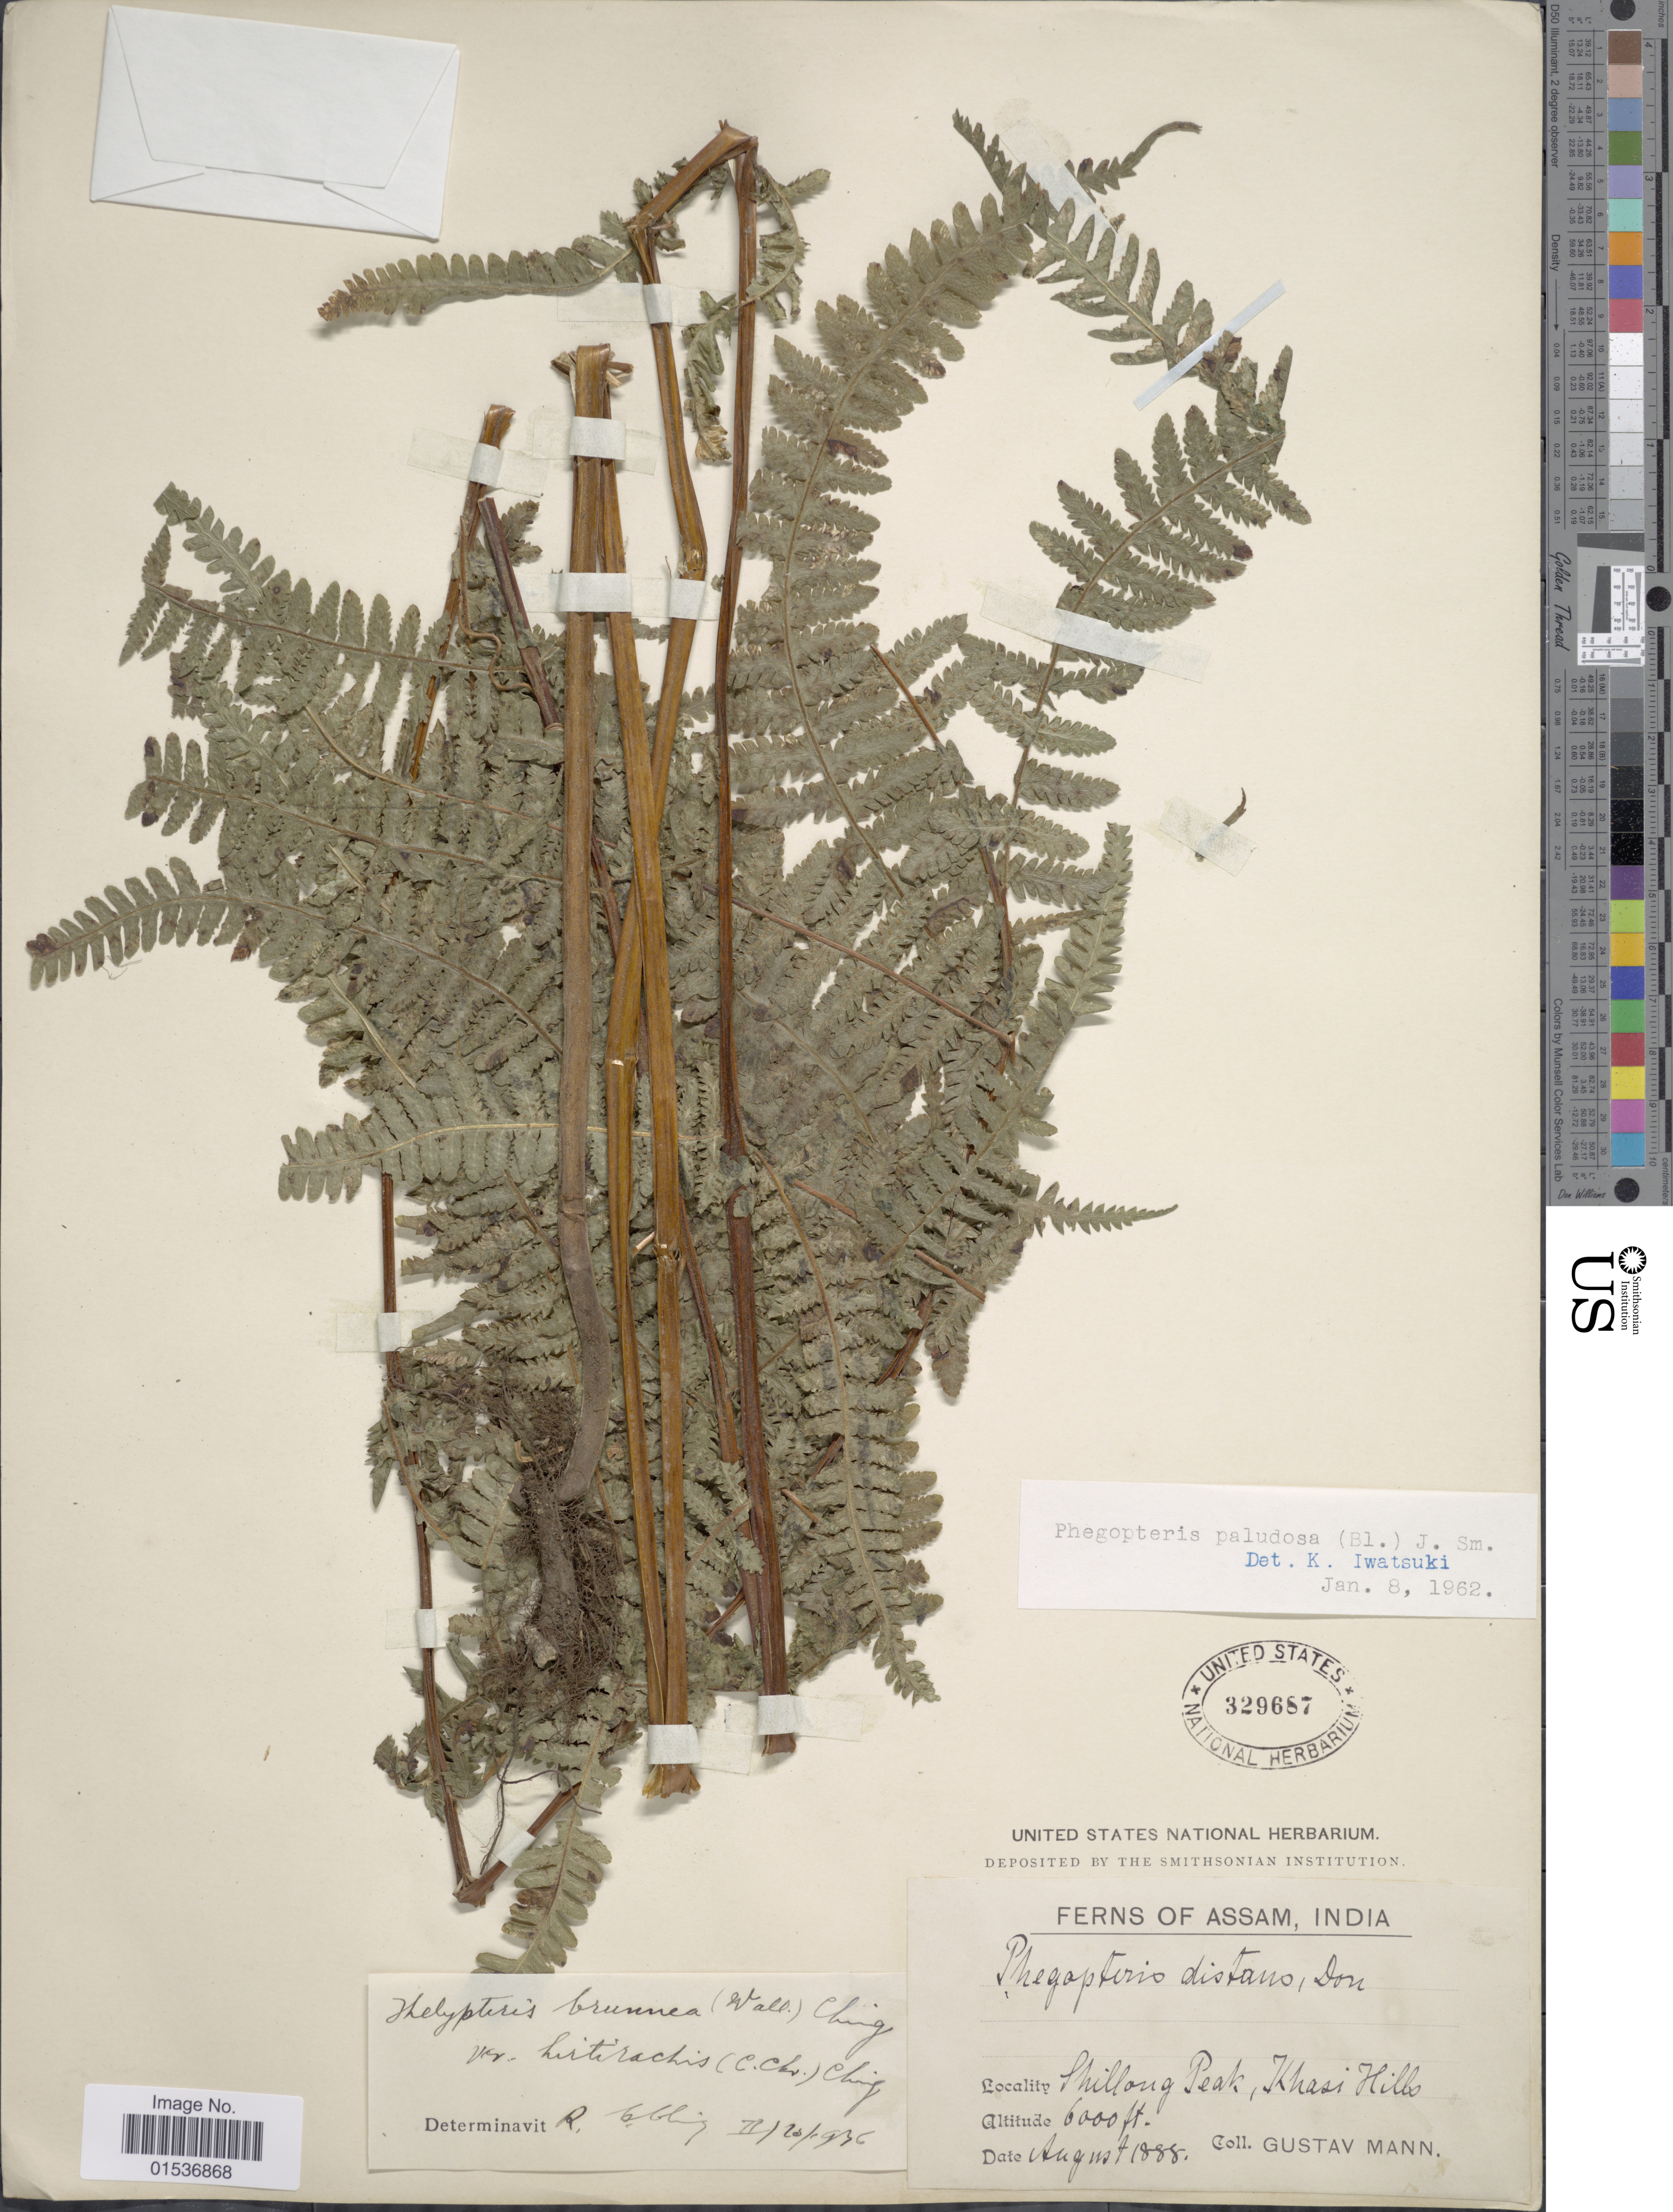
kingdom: Plantae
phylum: Tracheophyta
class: Polypodiopsida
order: Polypodiales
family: Thelypteridaceae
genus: Pseudophegopteris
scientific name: Pseudophegopteris pyrrhorachis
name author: (Kunze) Ching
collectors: G. Mann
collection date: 1888-08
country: India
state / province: Meghalaya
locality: Assam, India. Shillong Peak, Khasi Hills.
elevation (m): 1829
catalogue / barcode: US 329687